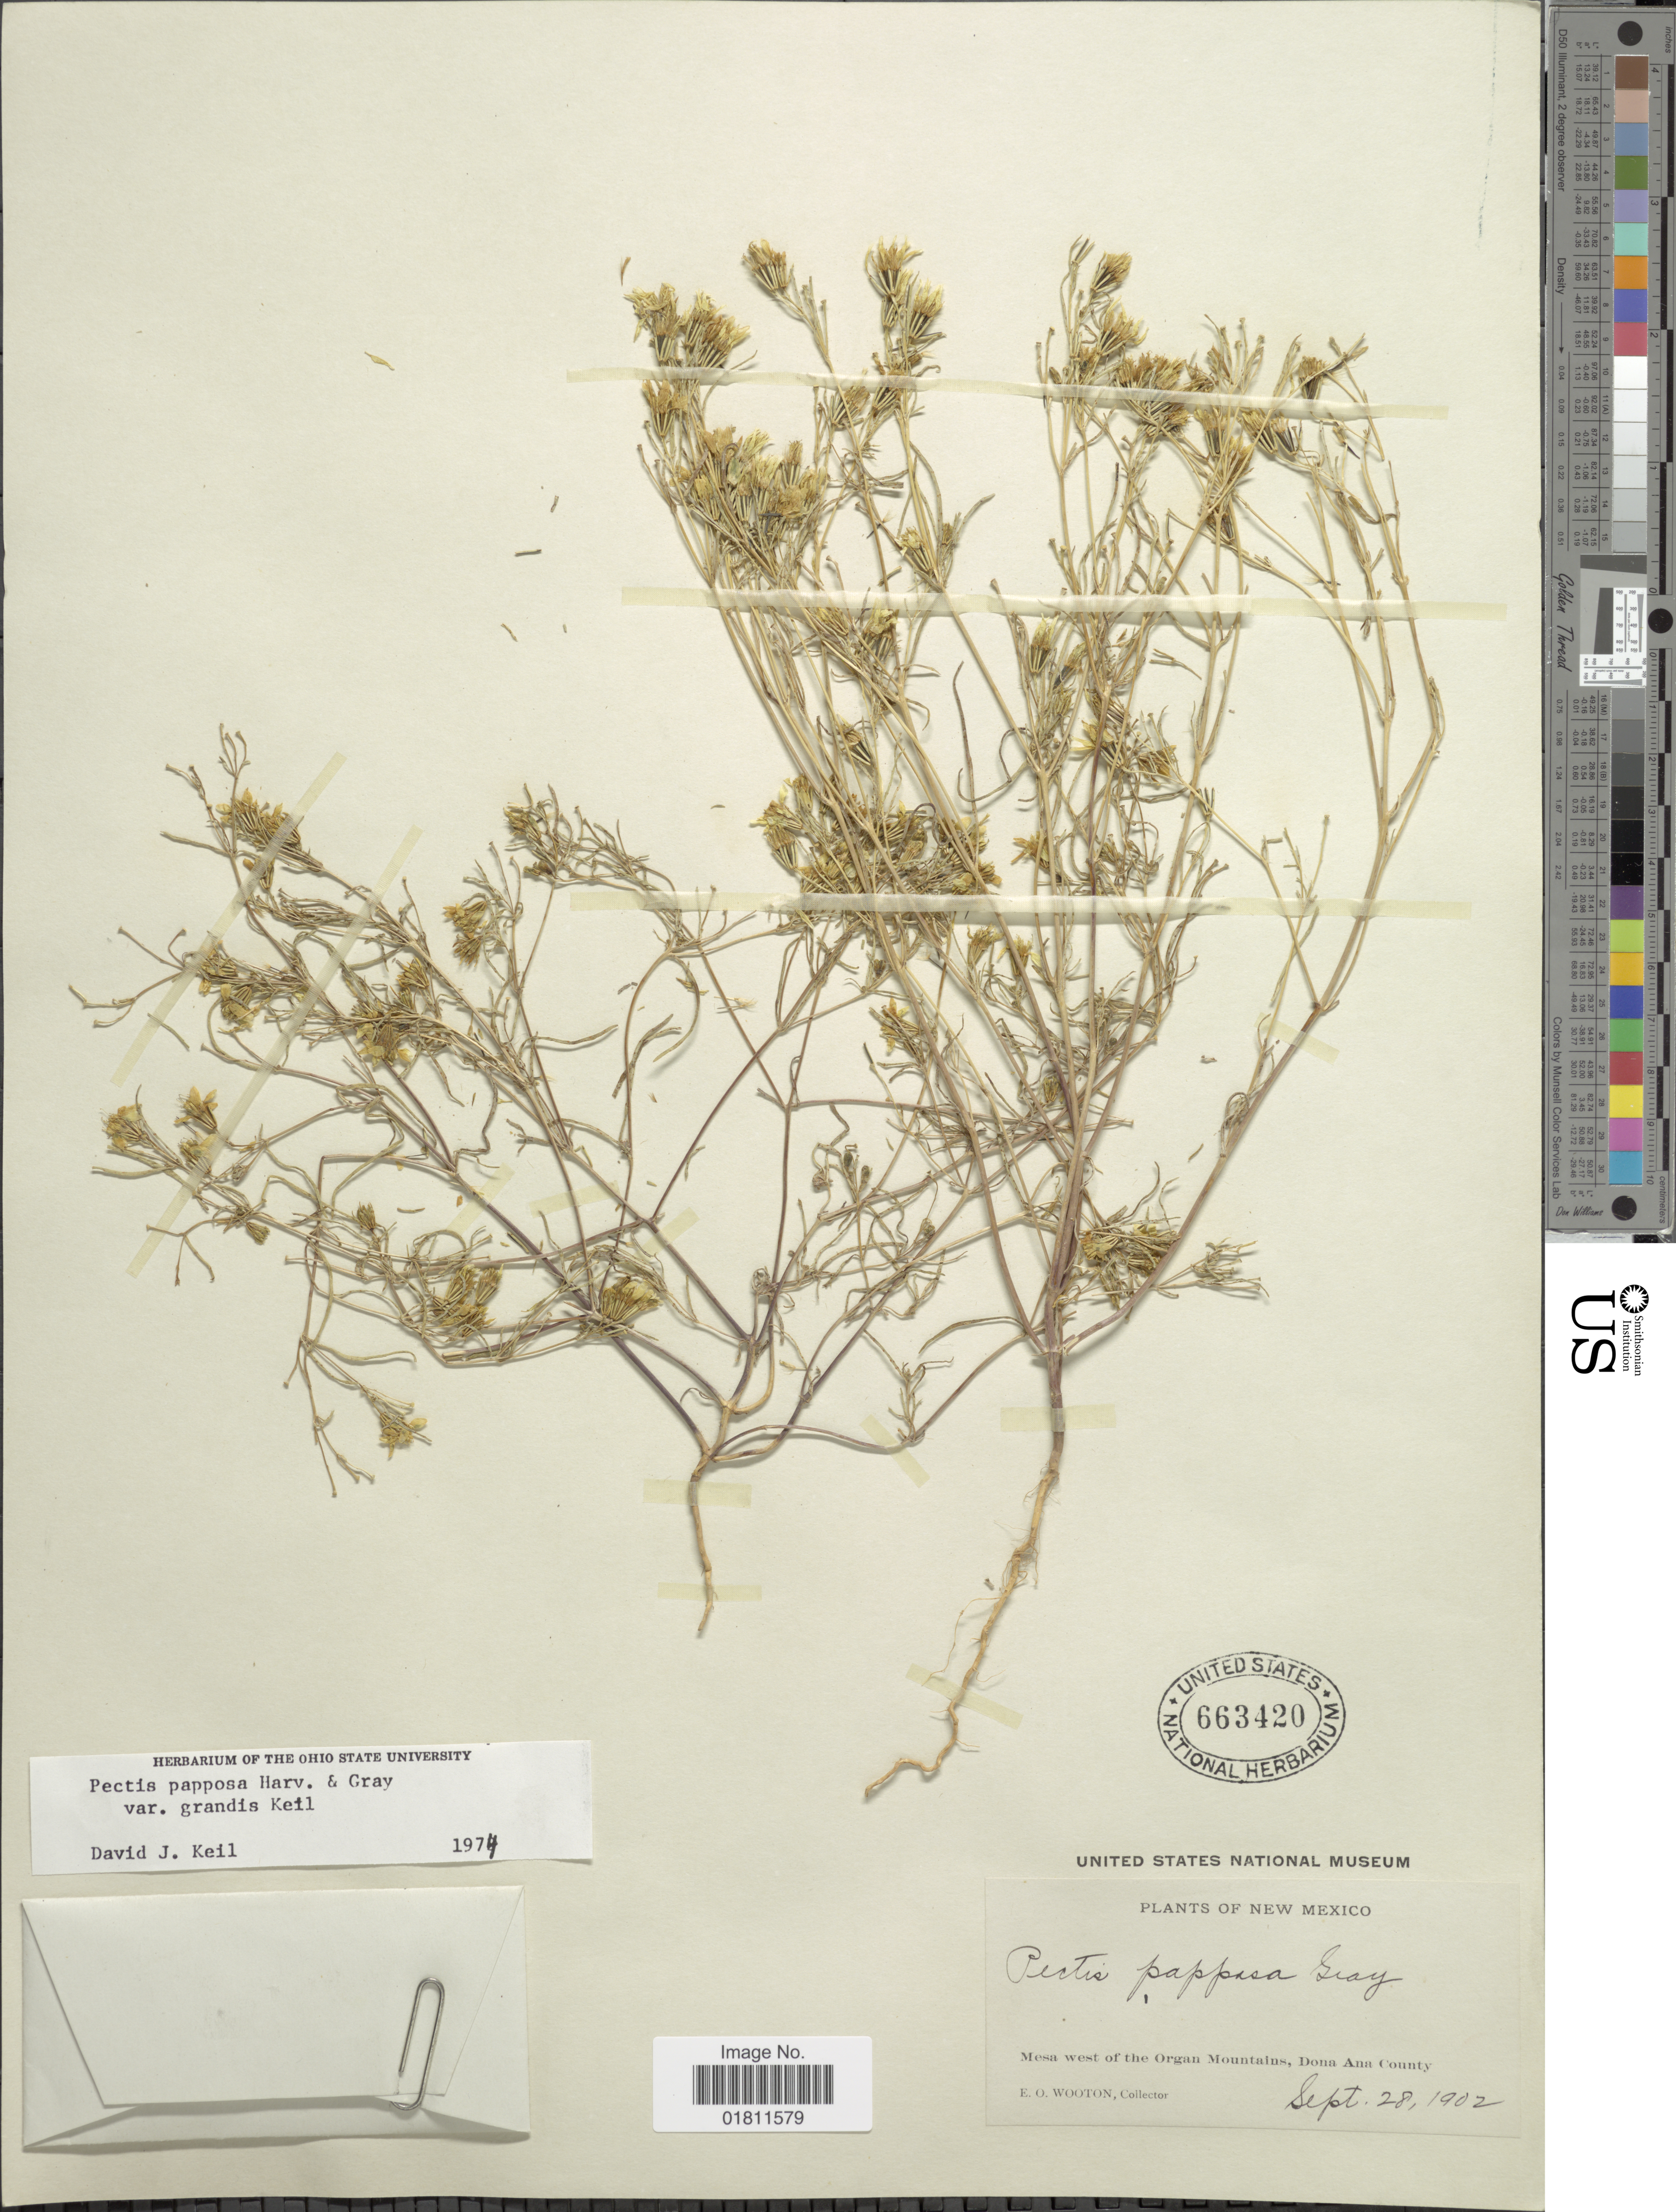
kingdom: Plantae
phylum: Tracheophyta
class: Magnoliopsida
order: Asterales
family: Asteraceae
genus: Pectis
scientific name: Pectis papposa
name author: Harv. & A. Gray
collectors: E. O. Wooton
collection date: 1902-09-28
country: United States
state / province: New Mexico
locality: New Mexico. Mesa west of the Organ Mountains, Dona Ana County.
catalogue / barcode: US 663420